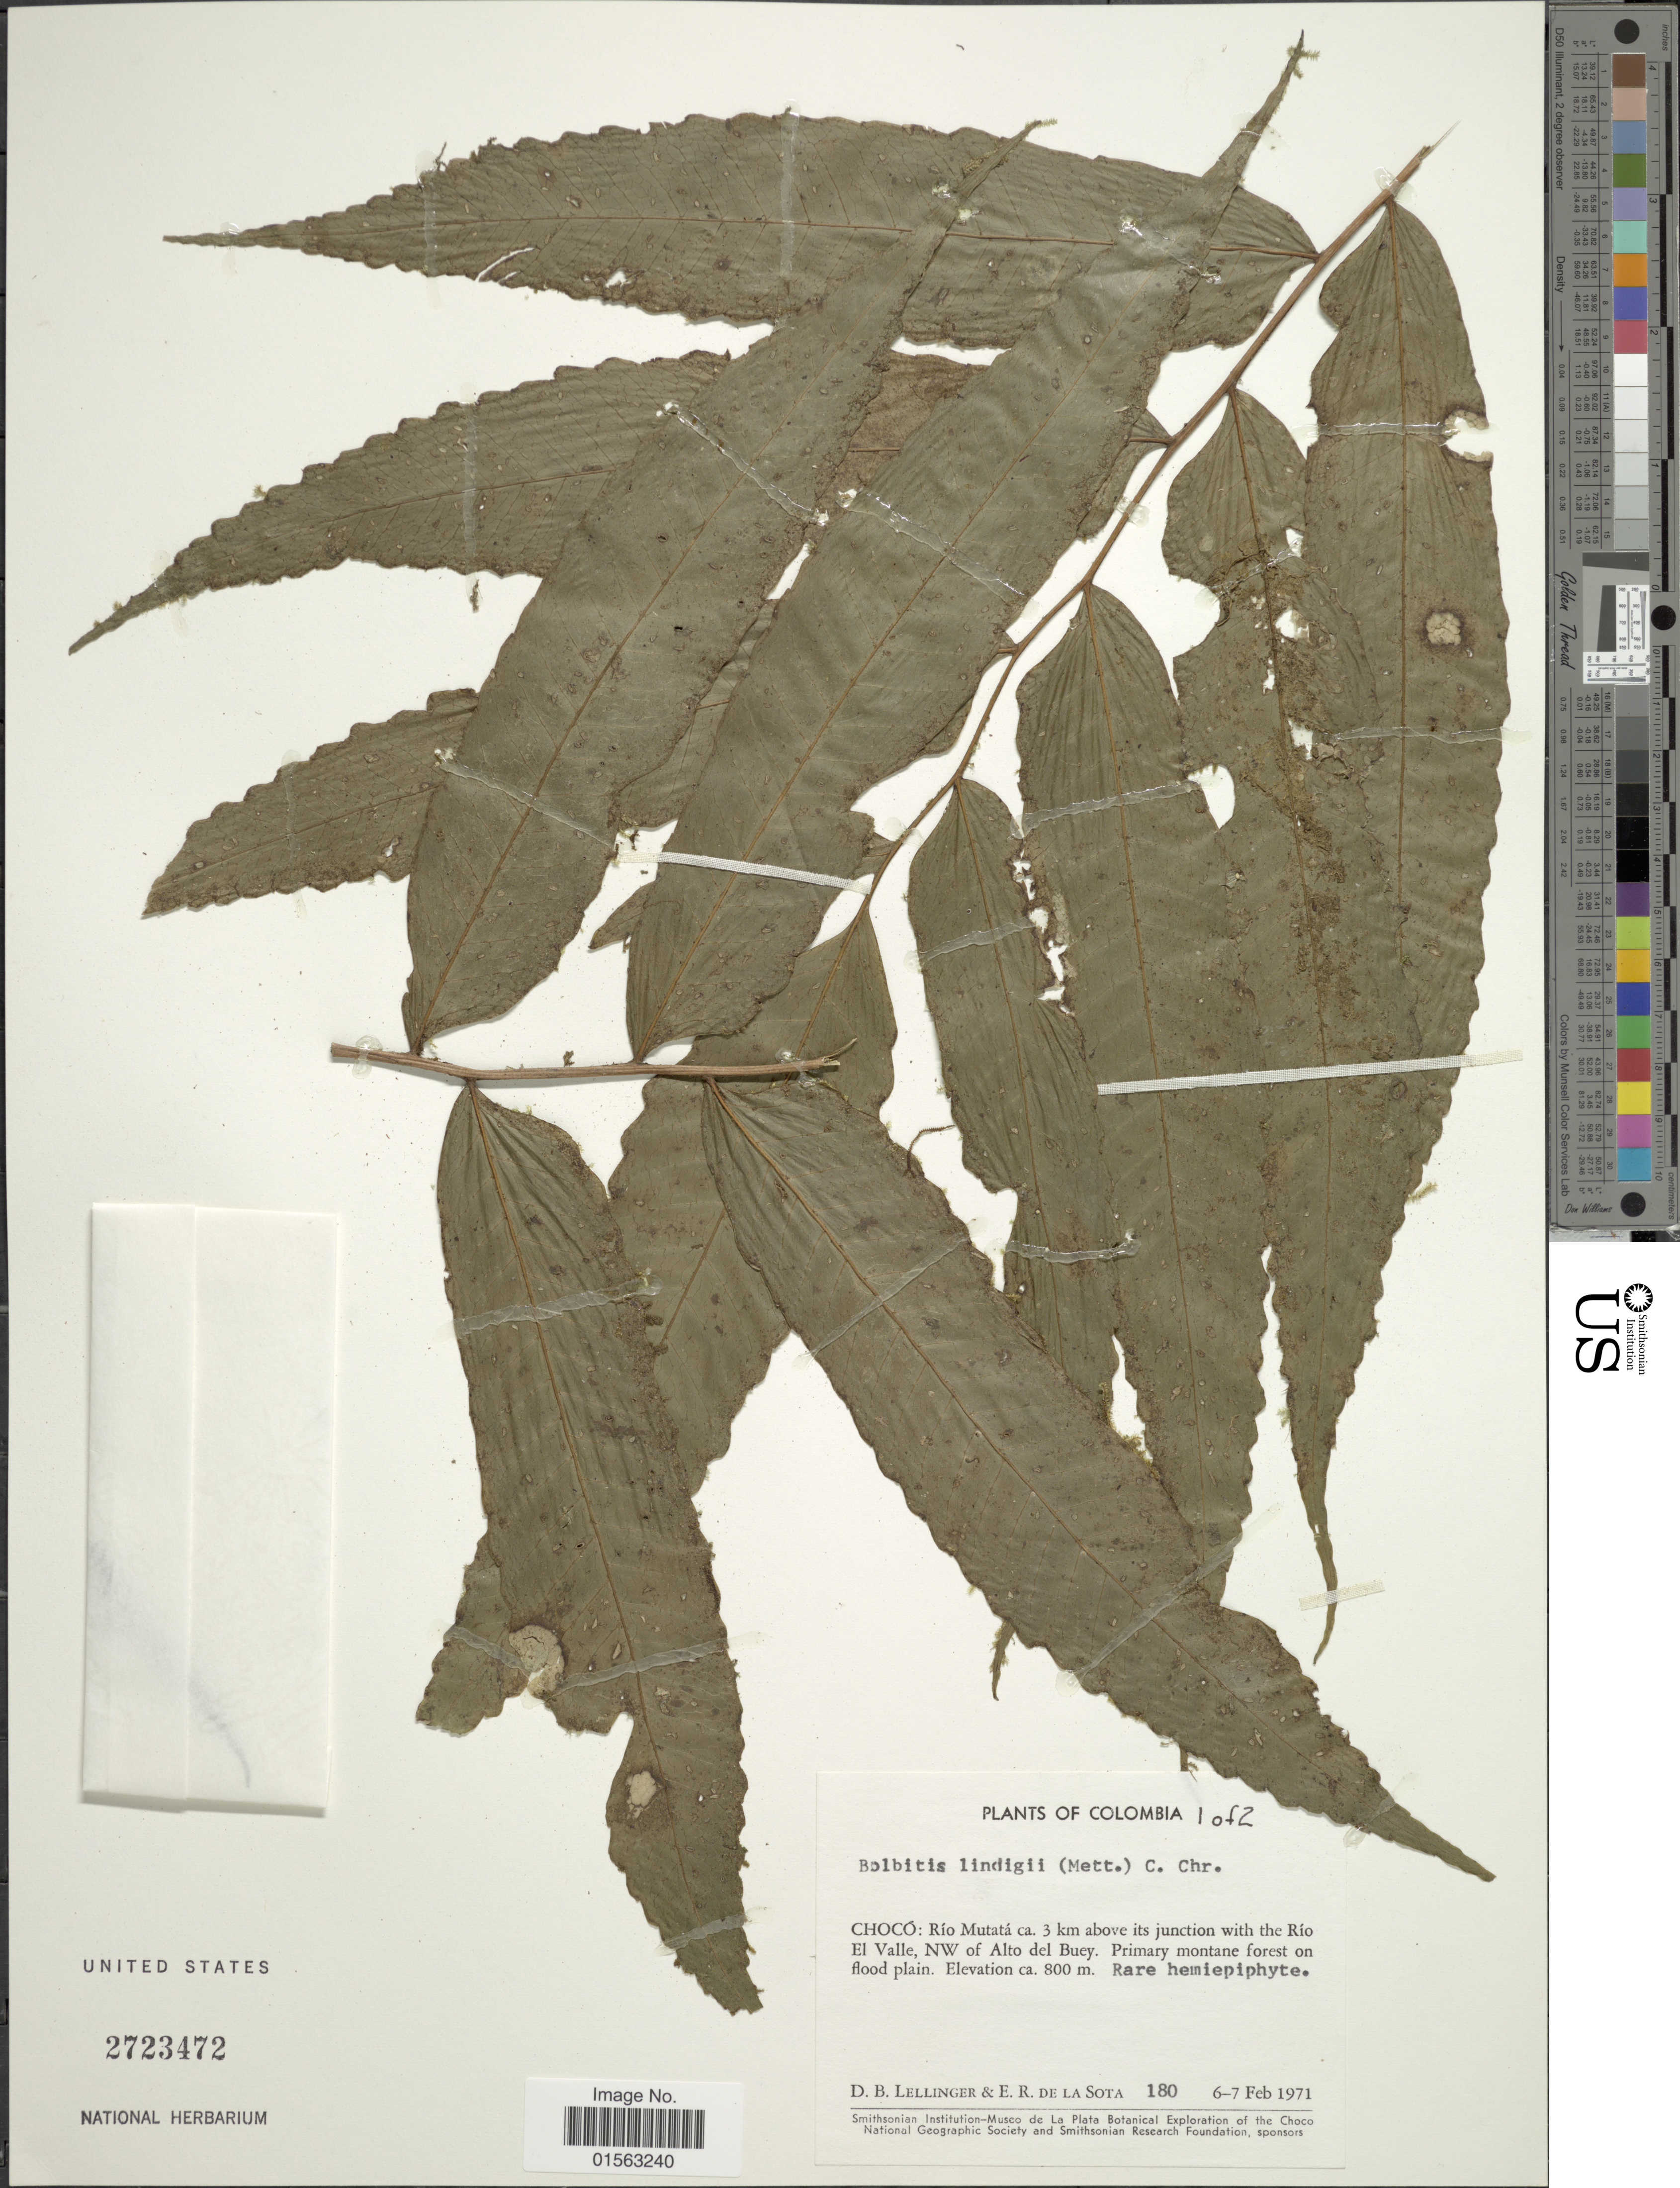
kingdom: Plantae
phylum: Tracheophyta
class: Polypodiopsida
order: Polypodiales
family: Dryopteridaceae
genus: Mickelia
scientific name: Mickelia lindigii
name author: (Mett.) R.C. Moran et al.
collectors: D. B. Lellinger & E. R. de la Sota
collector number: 180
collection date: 1971-02-06/1971-02-07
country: Colombia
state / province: Chocó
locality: Colombia, Río Mutatá ca. 3 km above its junction with the Río El Valle, NW of Alto del BUey, Primary montane forest on flood plain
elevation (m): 800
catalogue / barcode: US 2723472